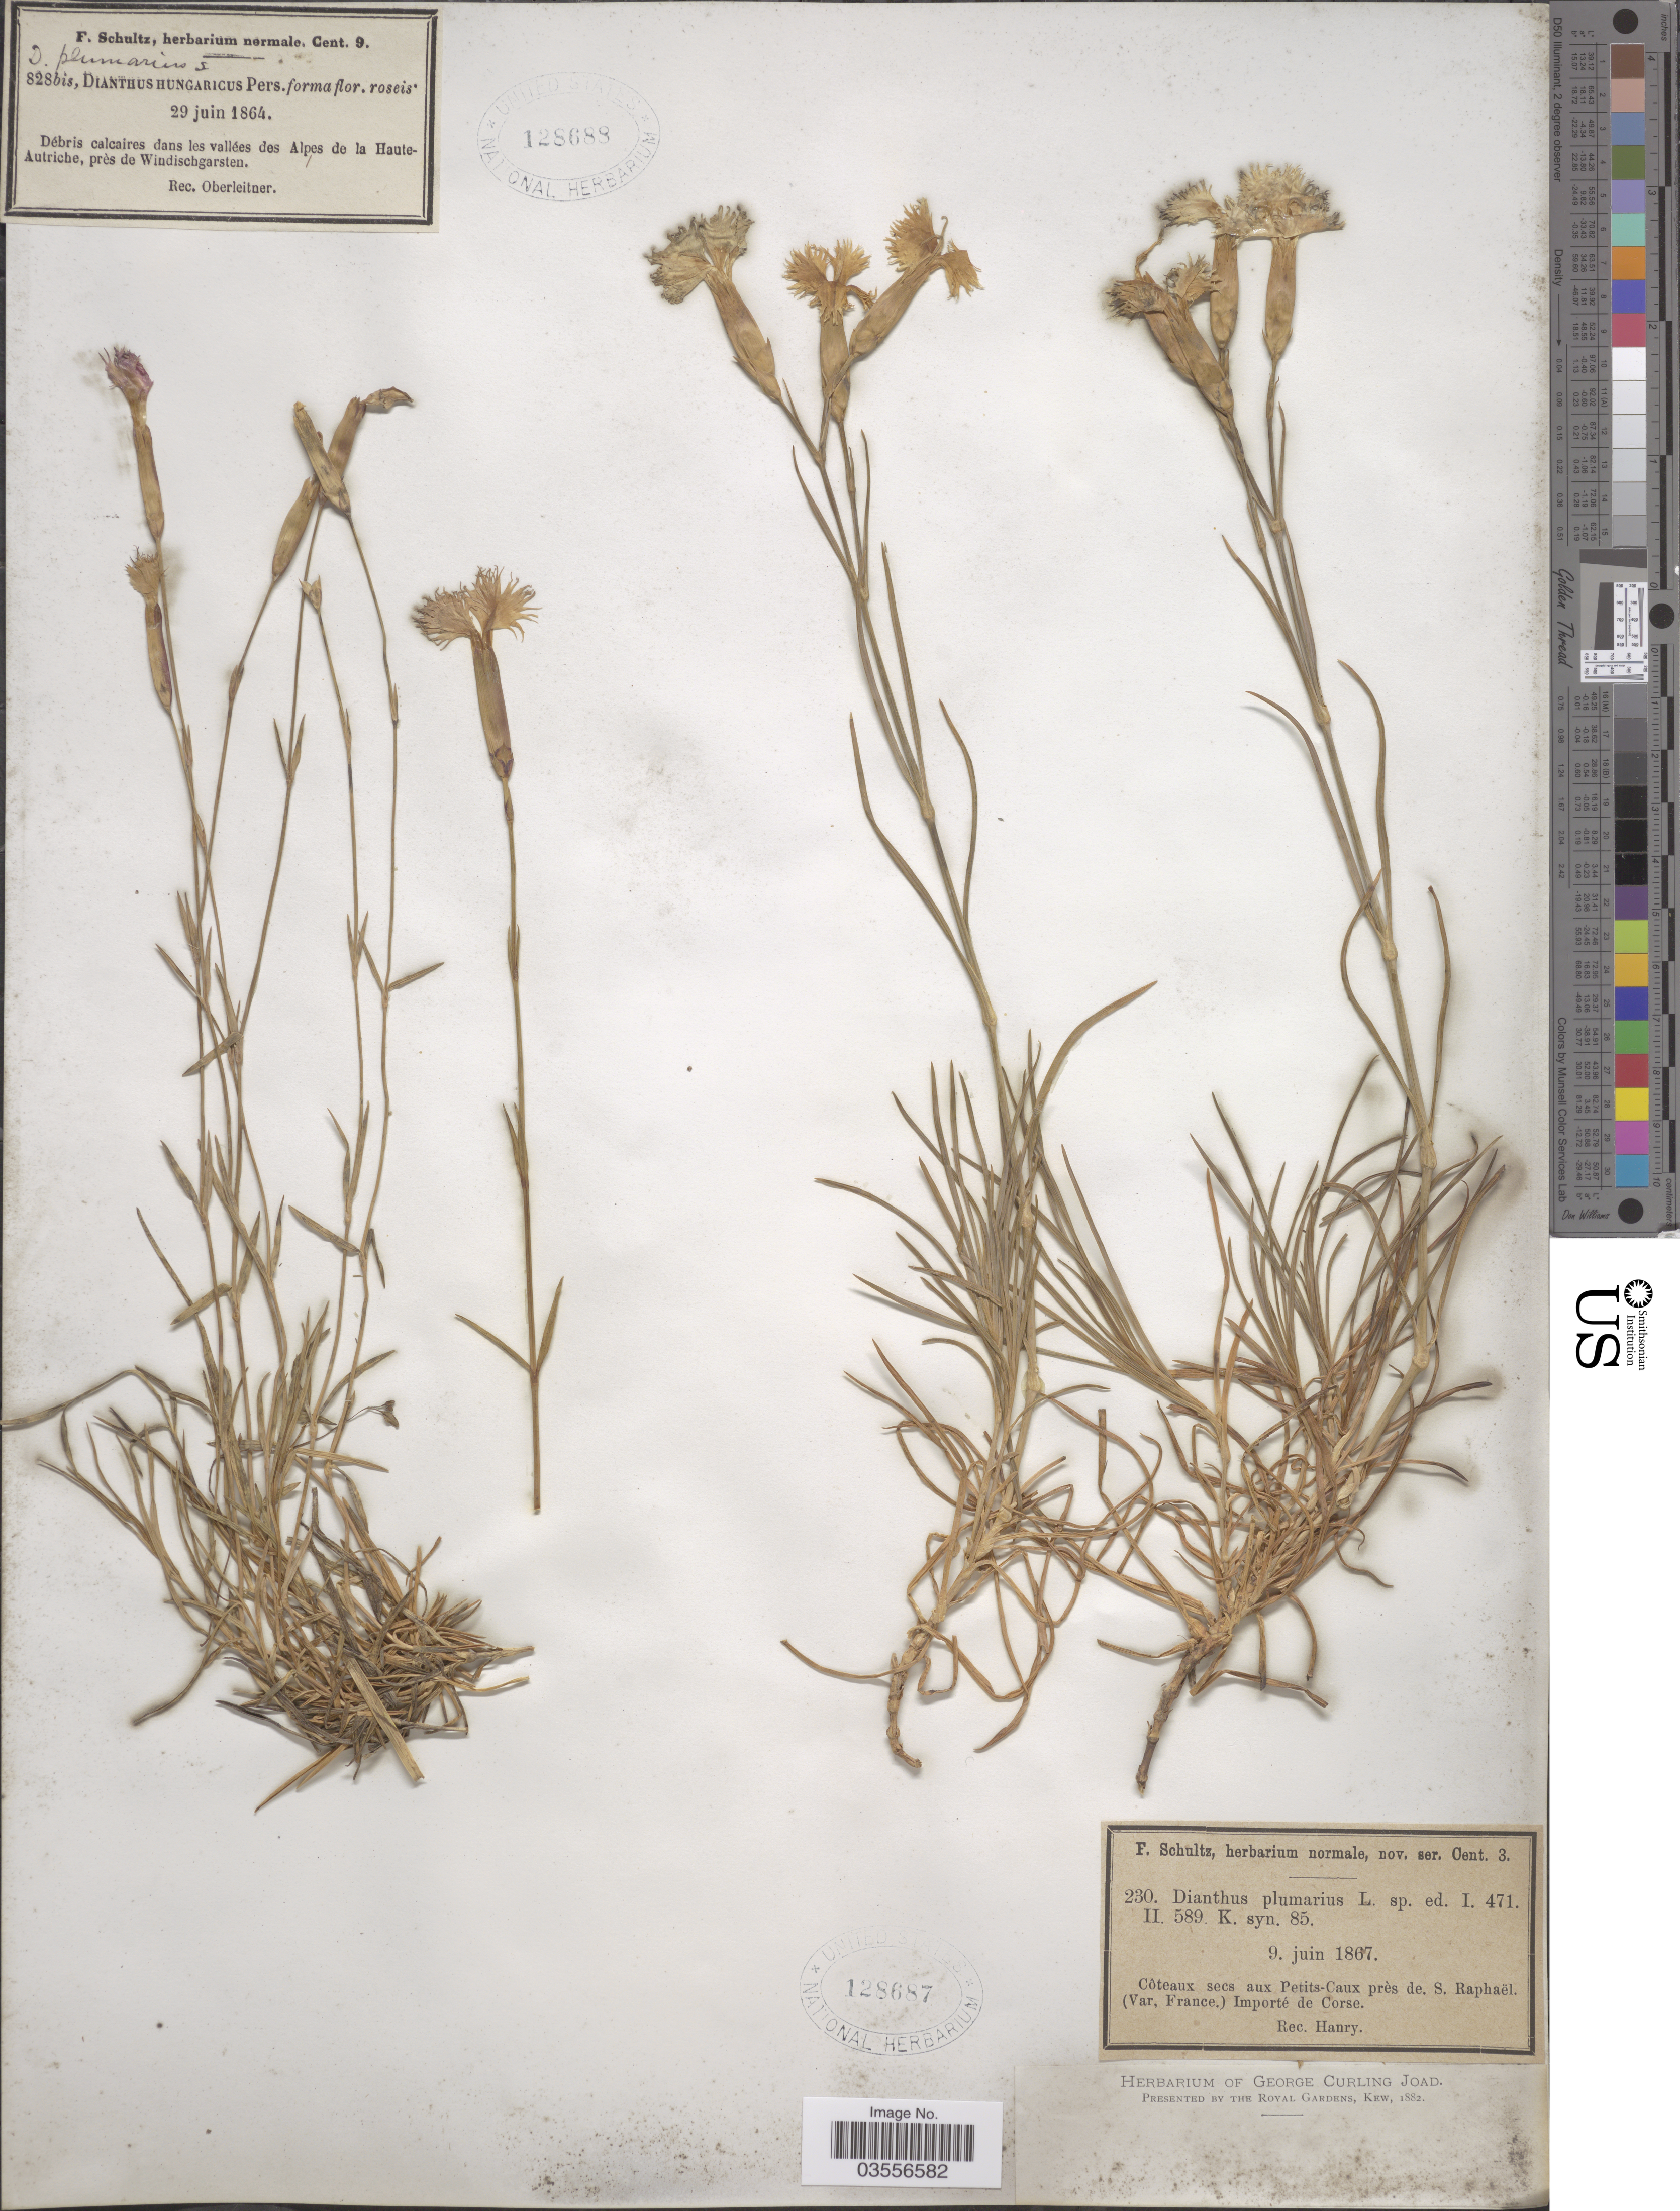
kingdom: Plantae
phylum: Tracheophyta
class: Magnoliopsida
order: Caryophyllales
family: Caryophyllaceae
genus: Dianthus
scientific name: Dianthus plumarius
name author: L.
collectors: -. Hanry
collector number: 230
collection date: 1867-06-09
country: France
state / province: Corsica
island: Corse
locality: Côteaux secs aux Petits-Caux près de. S. Raphaël. (Var, France.) Importé de Corse.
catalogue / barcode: US 128687-2